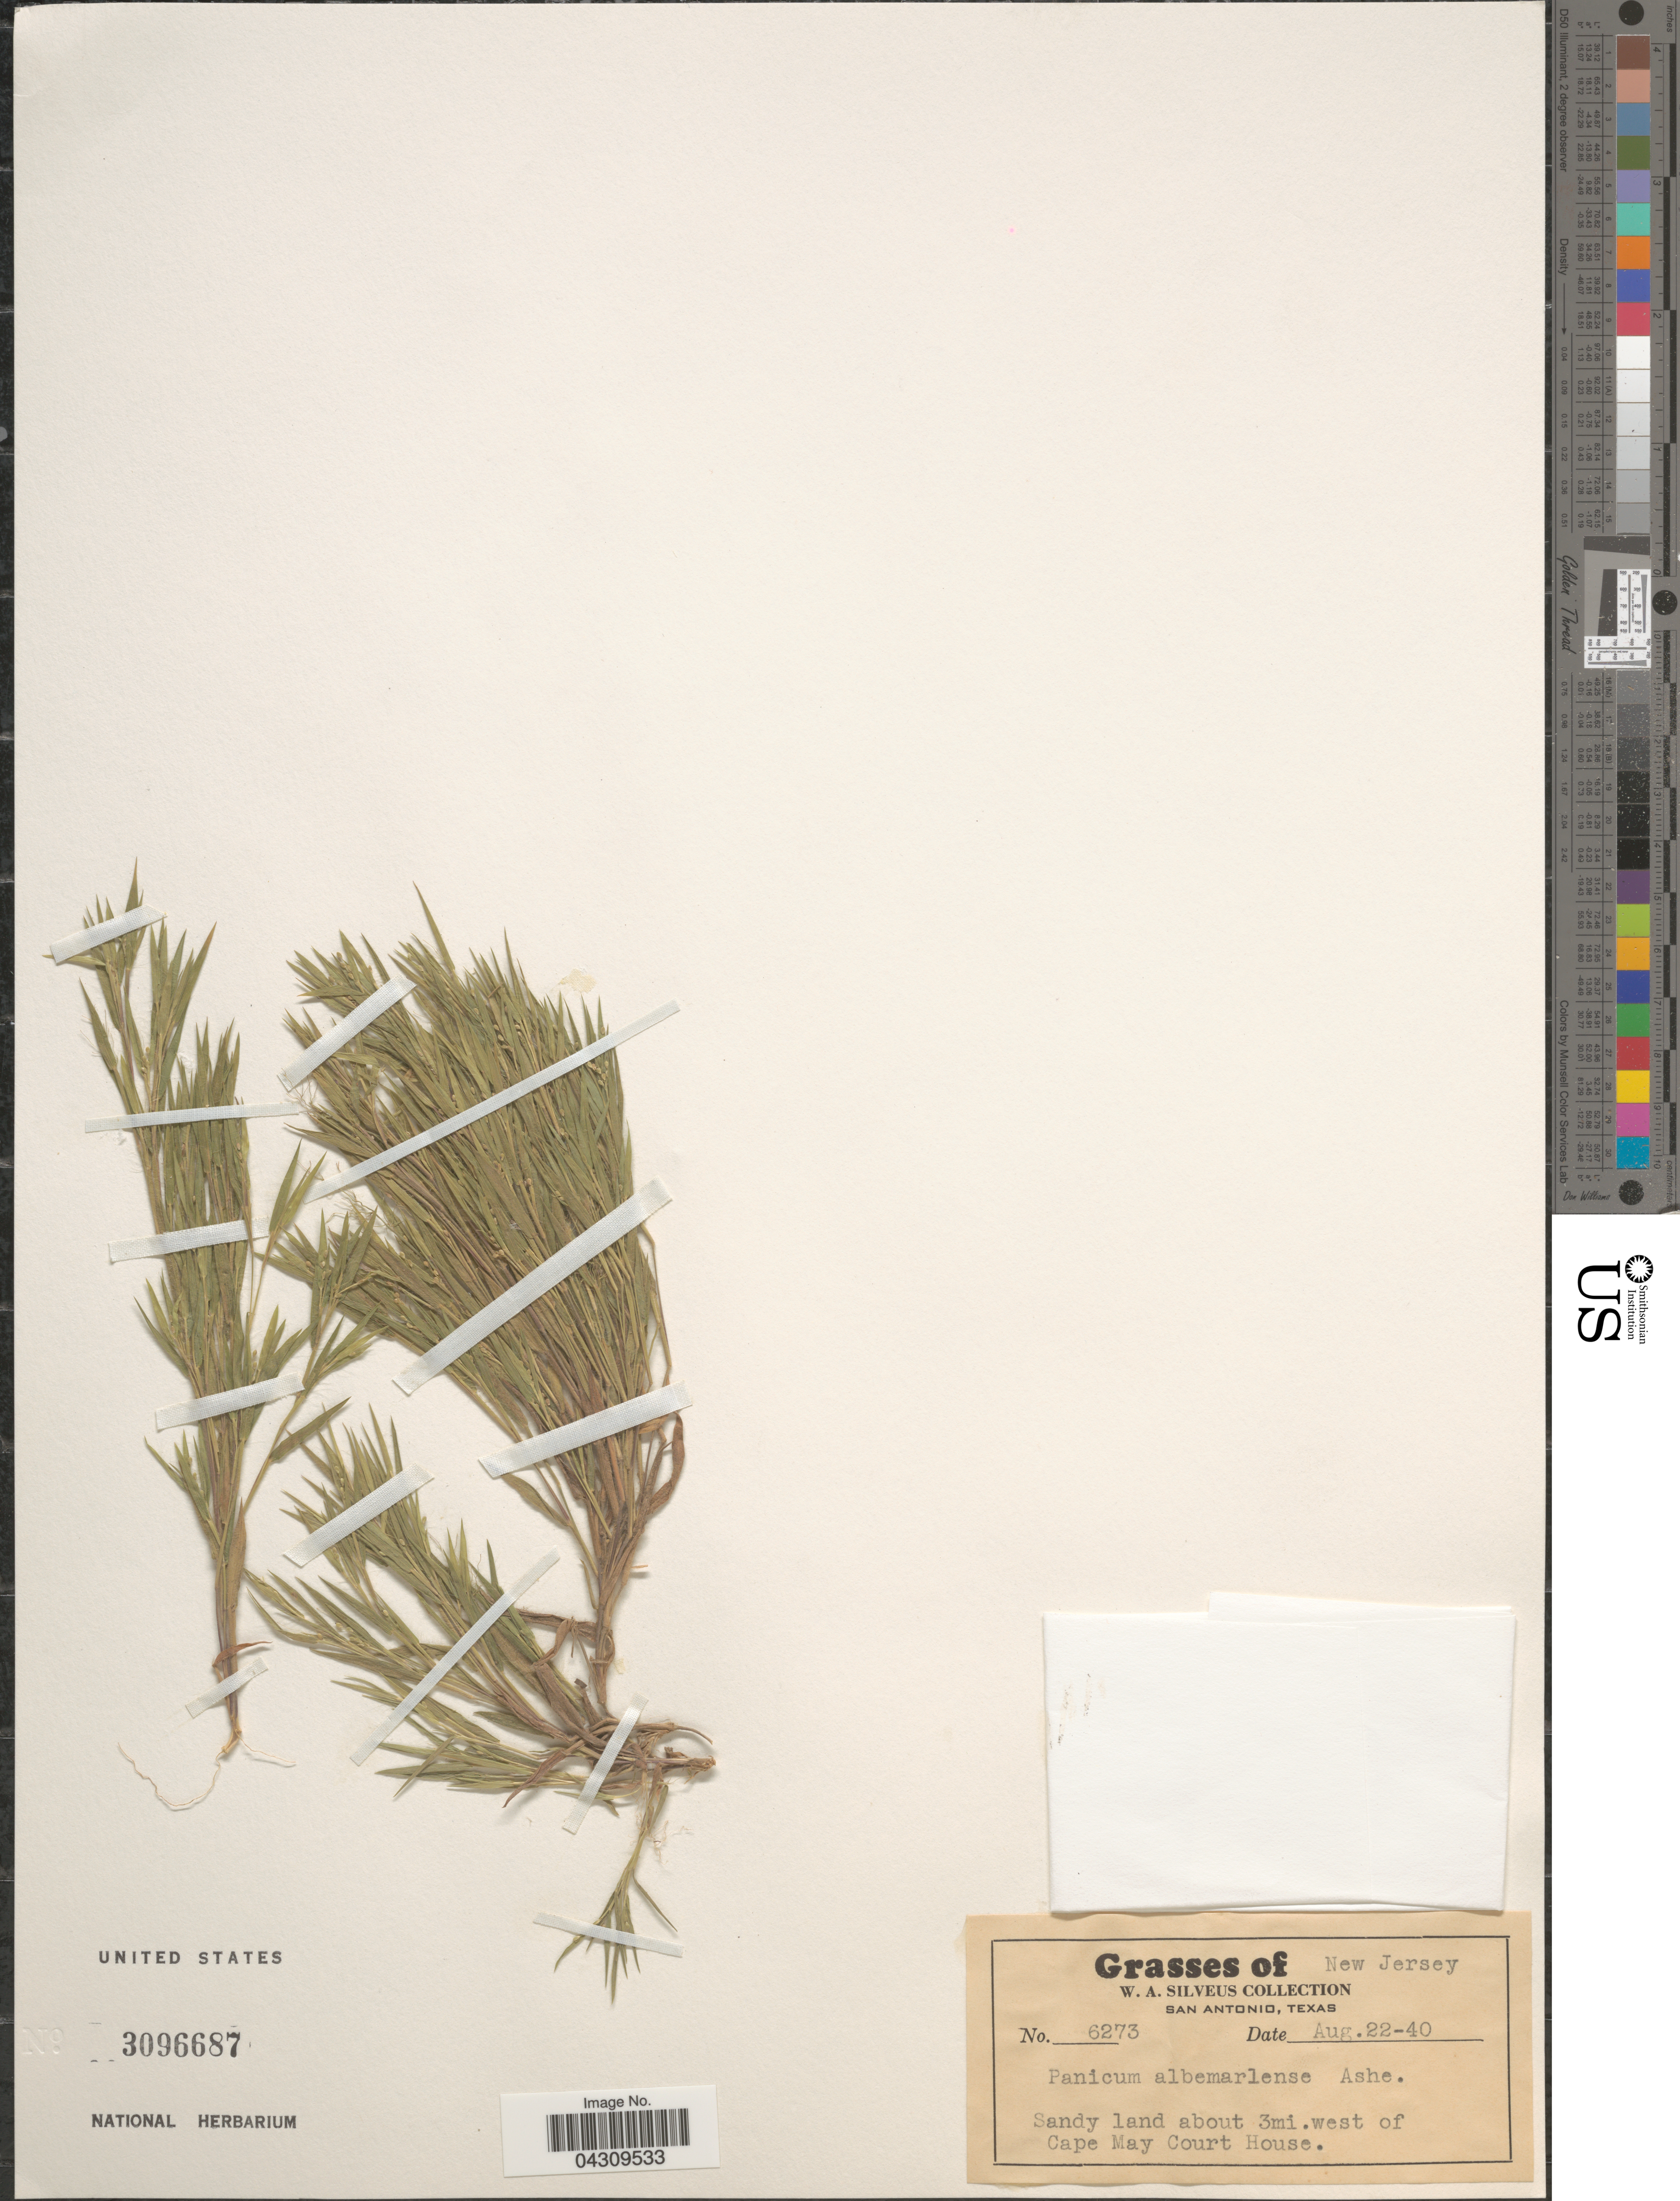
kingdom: Plantae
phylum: Tracheophyta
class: Liliopsida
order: Poales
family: Poaceae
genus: Dichanthelium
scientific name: Dichanthelium acuminatum var. acuminatum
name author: (Sw.) Gould & C.A. Clark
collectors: W. Silveus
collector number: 6273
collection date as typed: Transcribed d/m/y: 22/8/40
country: United States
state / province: New Jersey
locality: Sandy land about 3mi. west of Cape May Court House.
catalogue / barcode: US 3096687